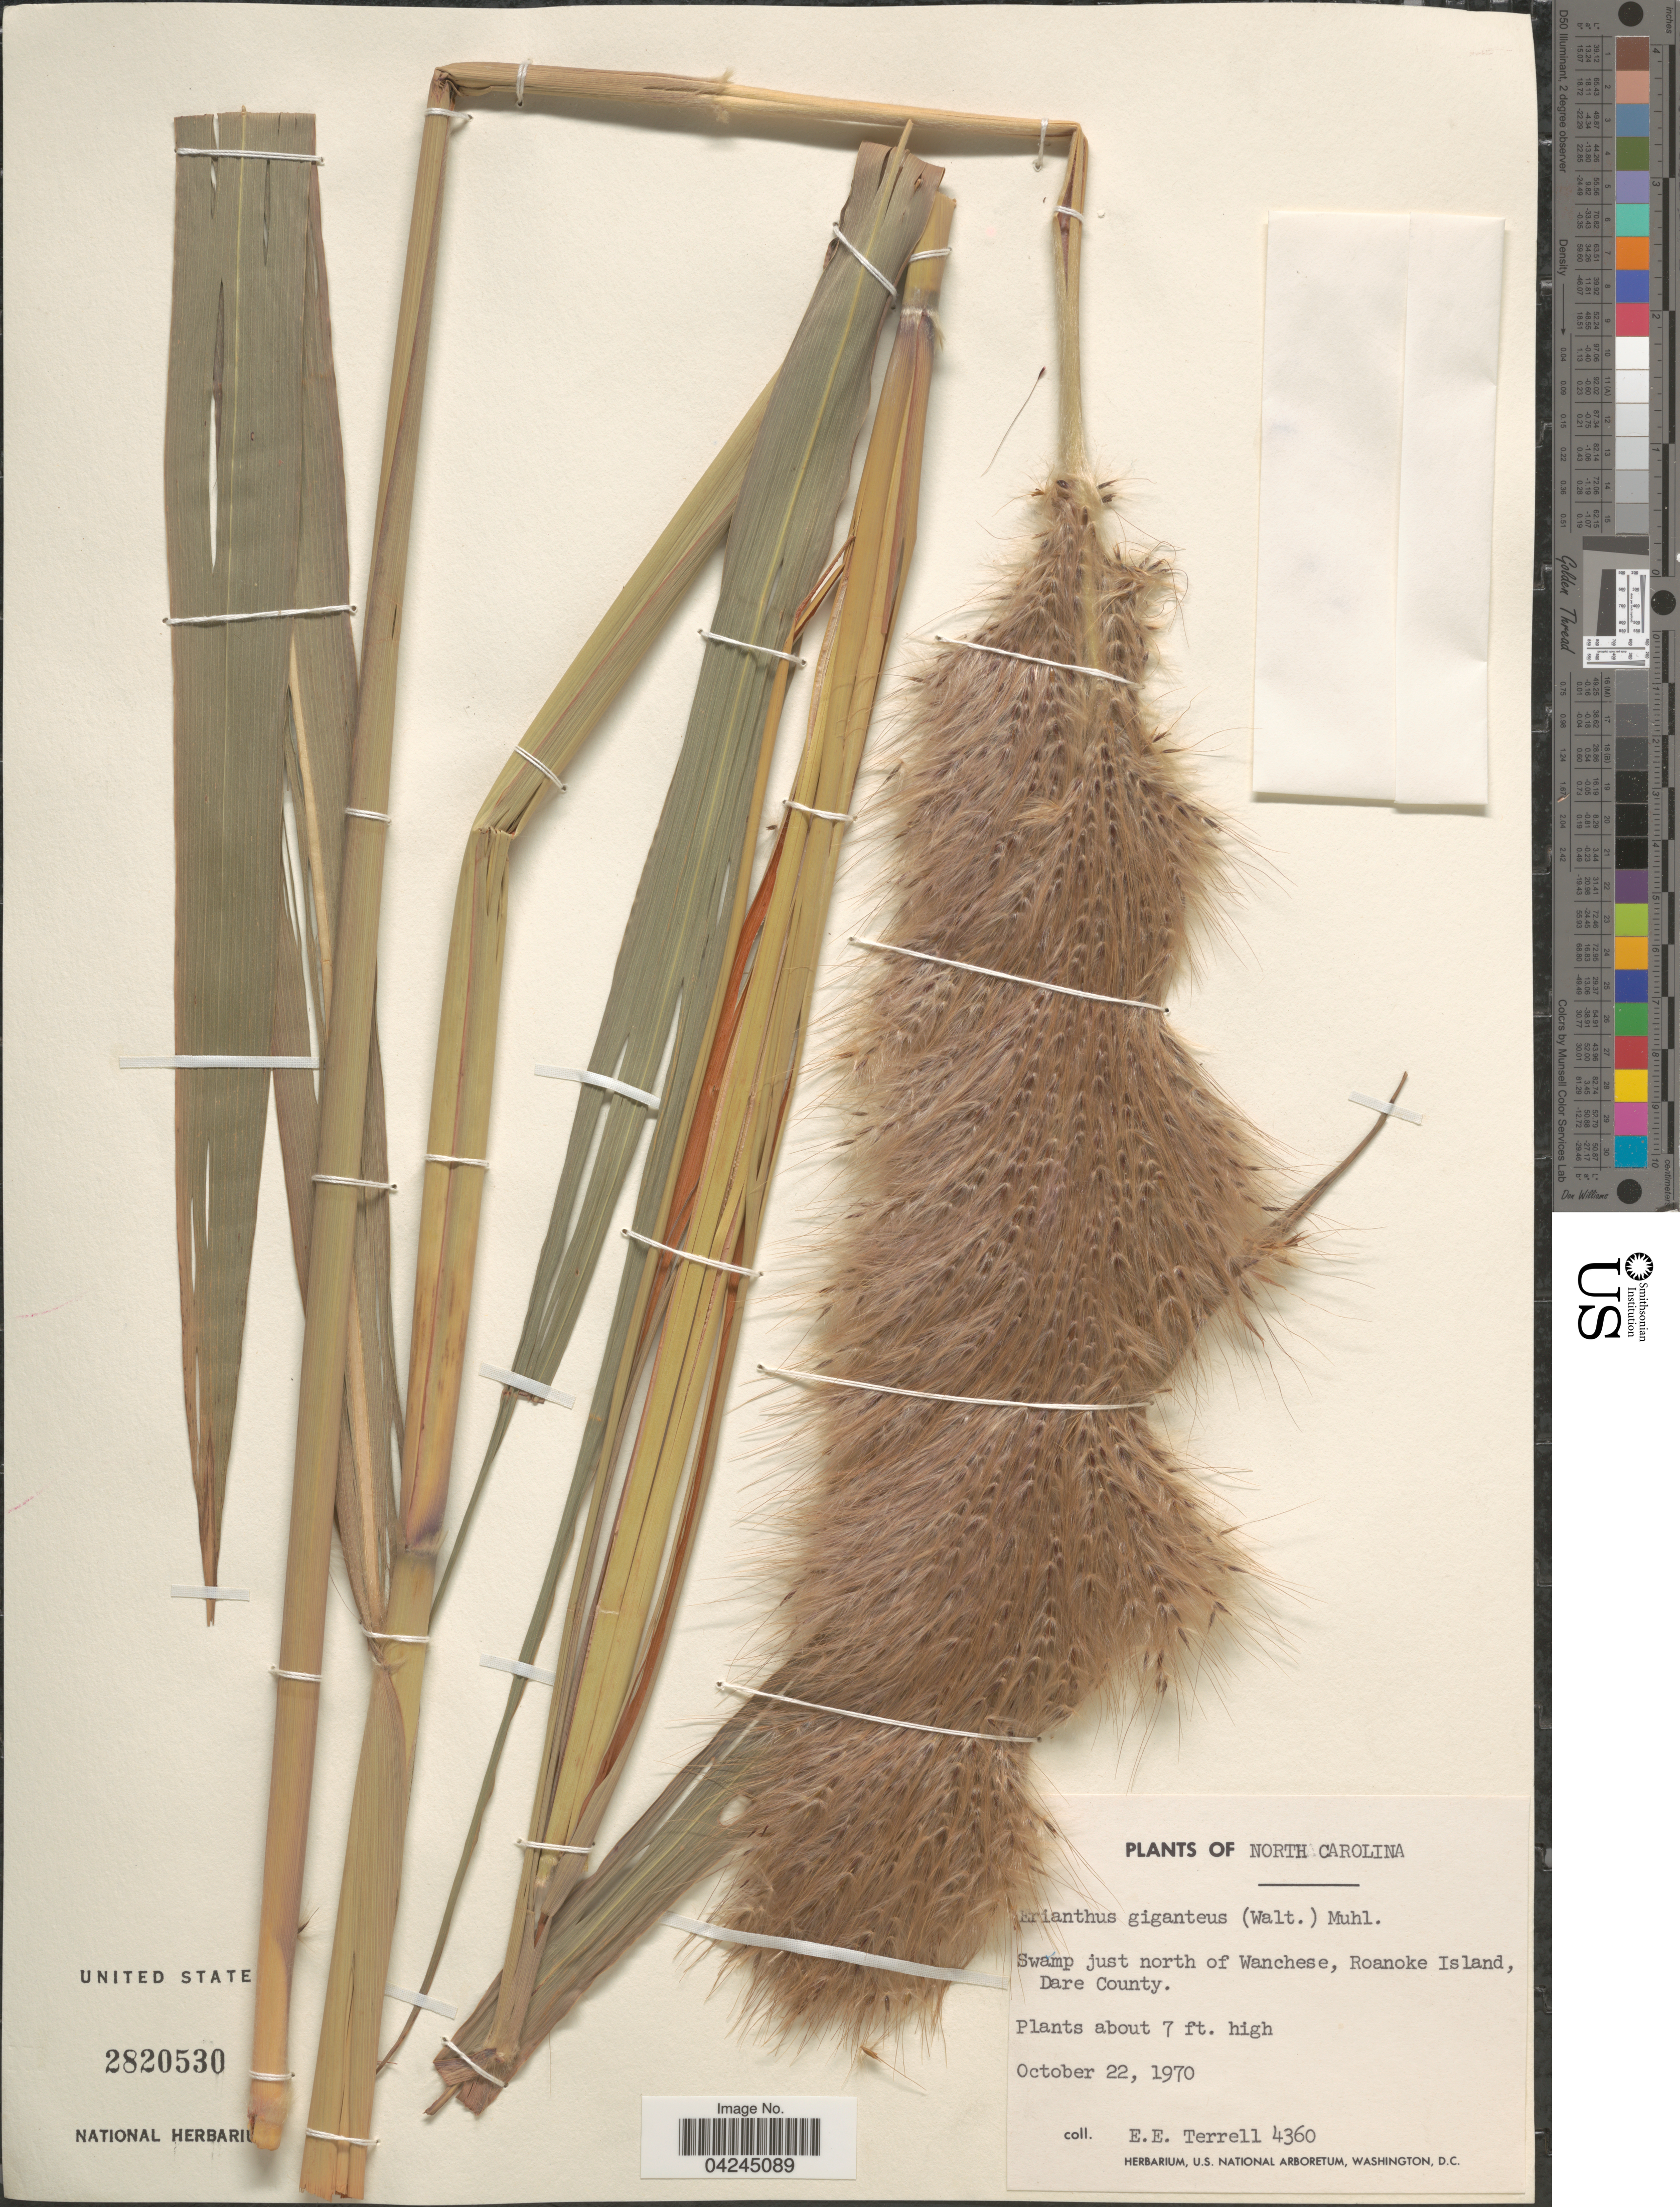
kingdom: Plantae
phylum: Tracheophyta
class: Liliopsida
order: Poales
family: Poaceae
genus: Erianthus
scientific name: Erianthus giganteus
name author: (Walter) P. Beauv.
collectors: E. E. Terrell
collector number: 4360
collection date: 1970-10-22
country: United States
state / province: North Carolina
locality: Swamp just north of Wanchese, Roanoke Island, Dare County.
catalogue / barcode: US 2820530